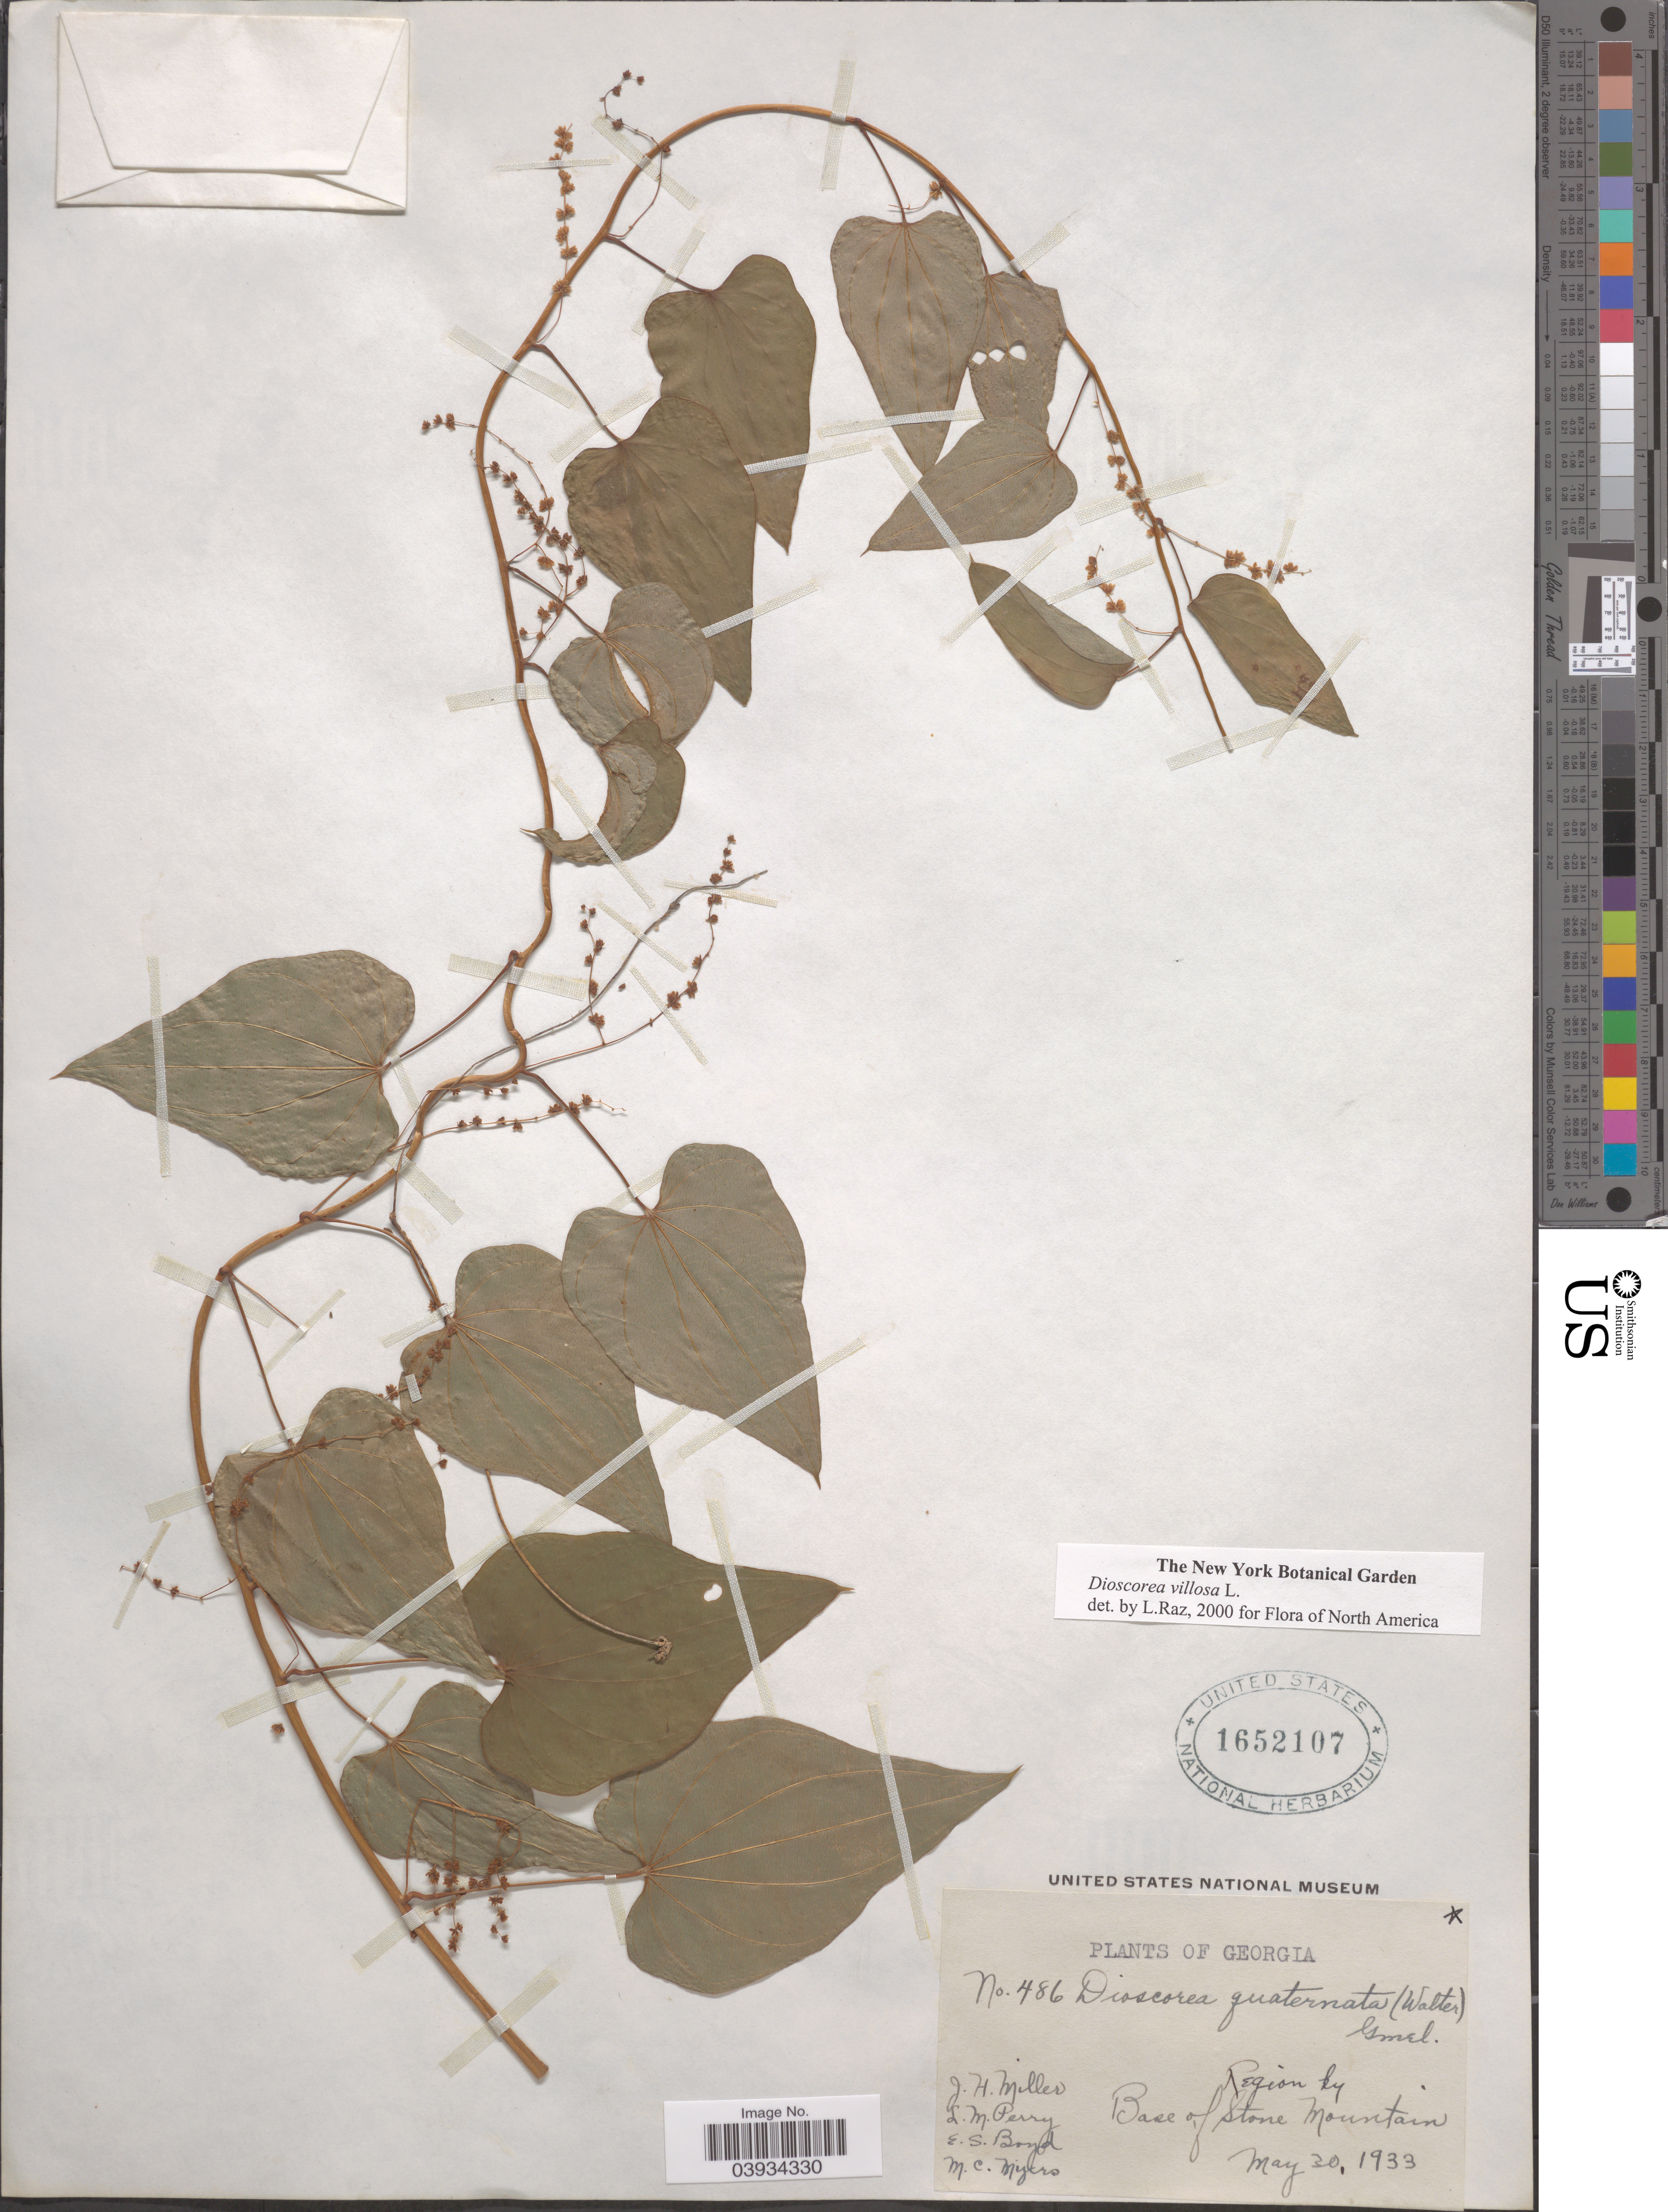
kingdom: Plantae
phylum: Tracheophyta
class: Liliopsida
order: Dioscoreales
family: Dioscoreaceae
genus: Dioscorea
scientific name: Dioscorea villosa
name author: L.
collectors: J. H. Miller, L. M. Perry, E. Bond & M. Myers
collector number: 486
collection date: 1933-05-30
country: United States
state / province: Georgia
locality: Region by Base of Stone Mountain.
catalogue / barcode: US 1652107